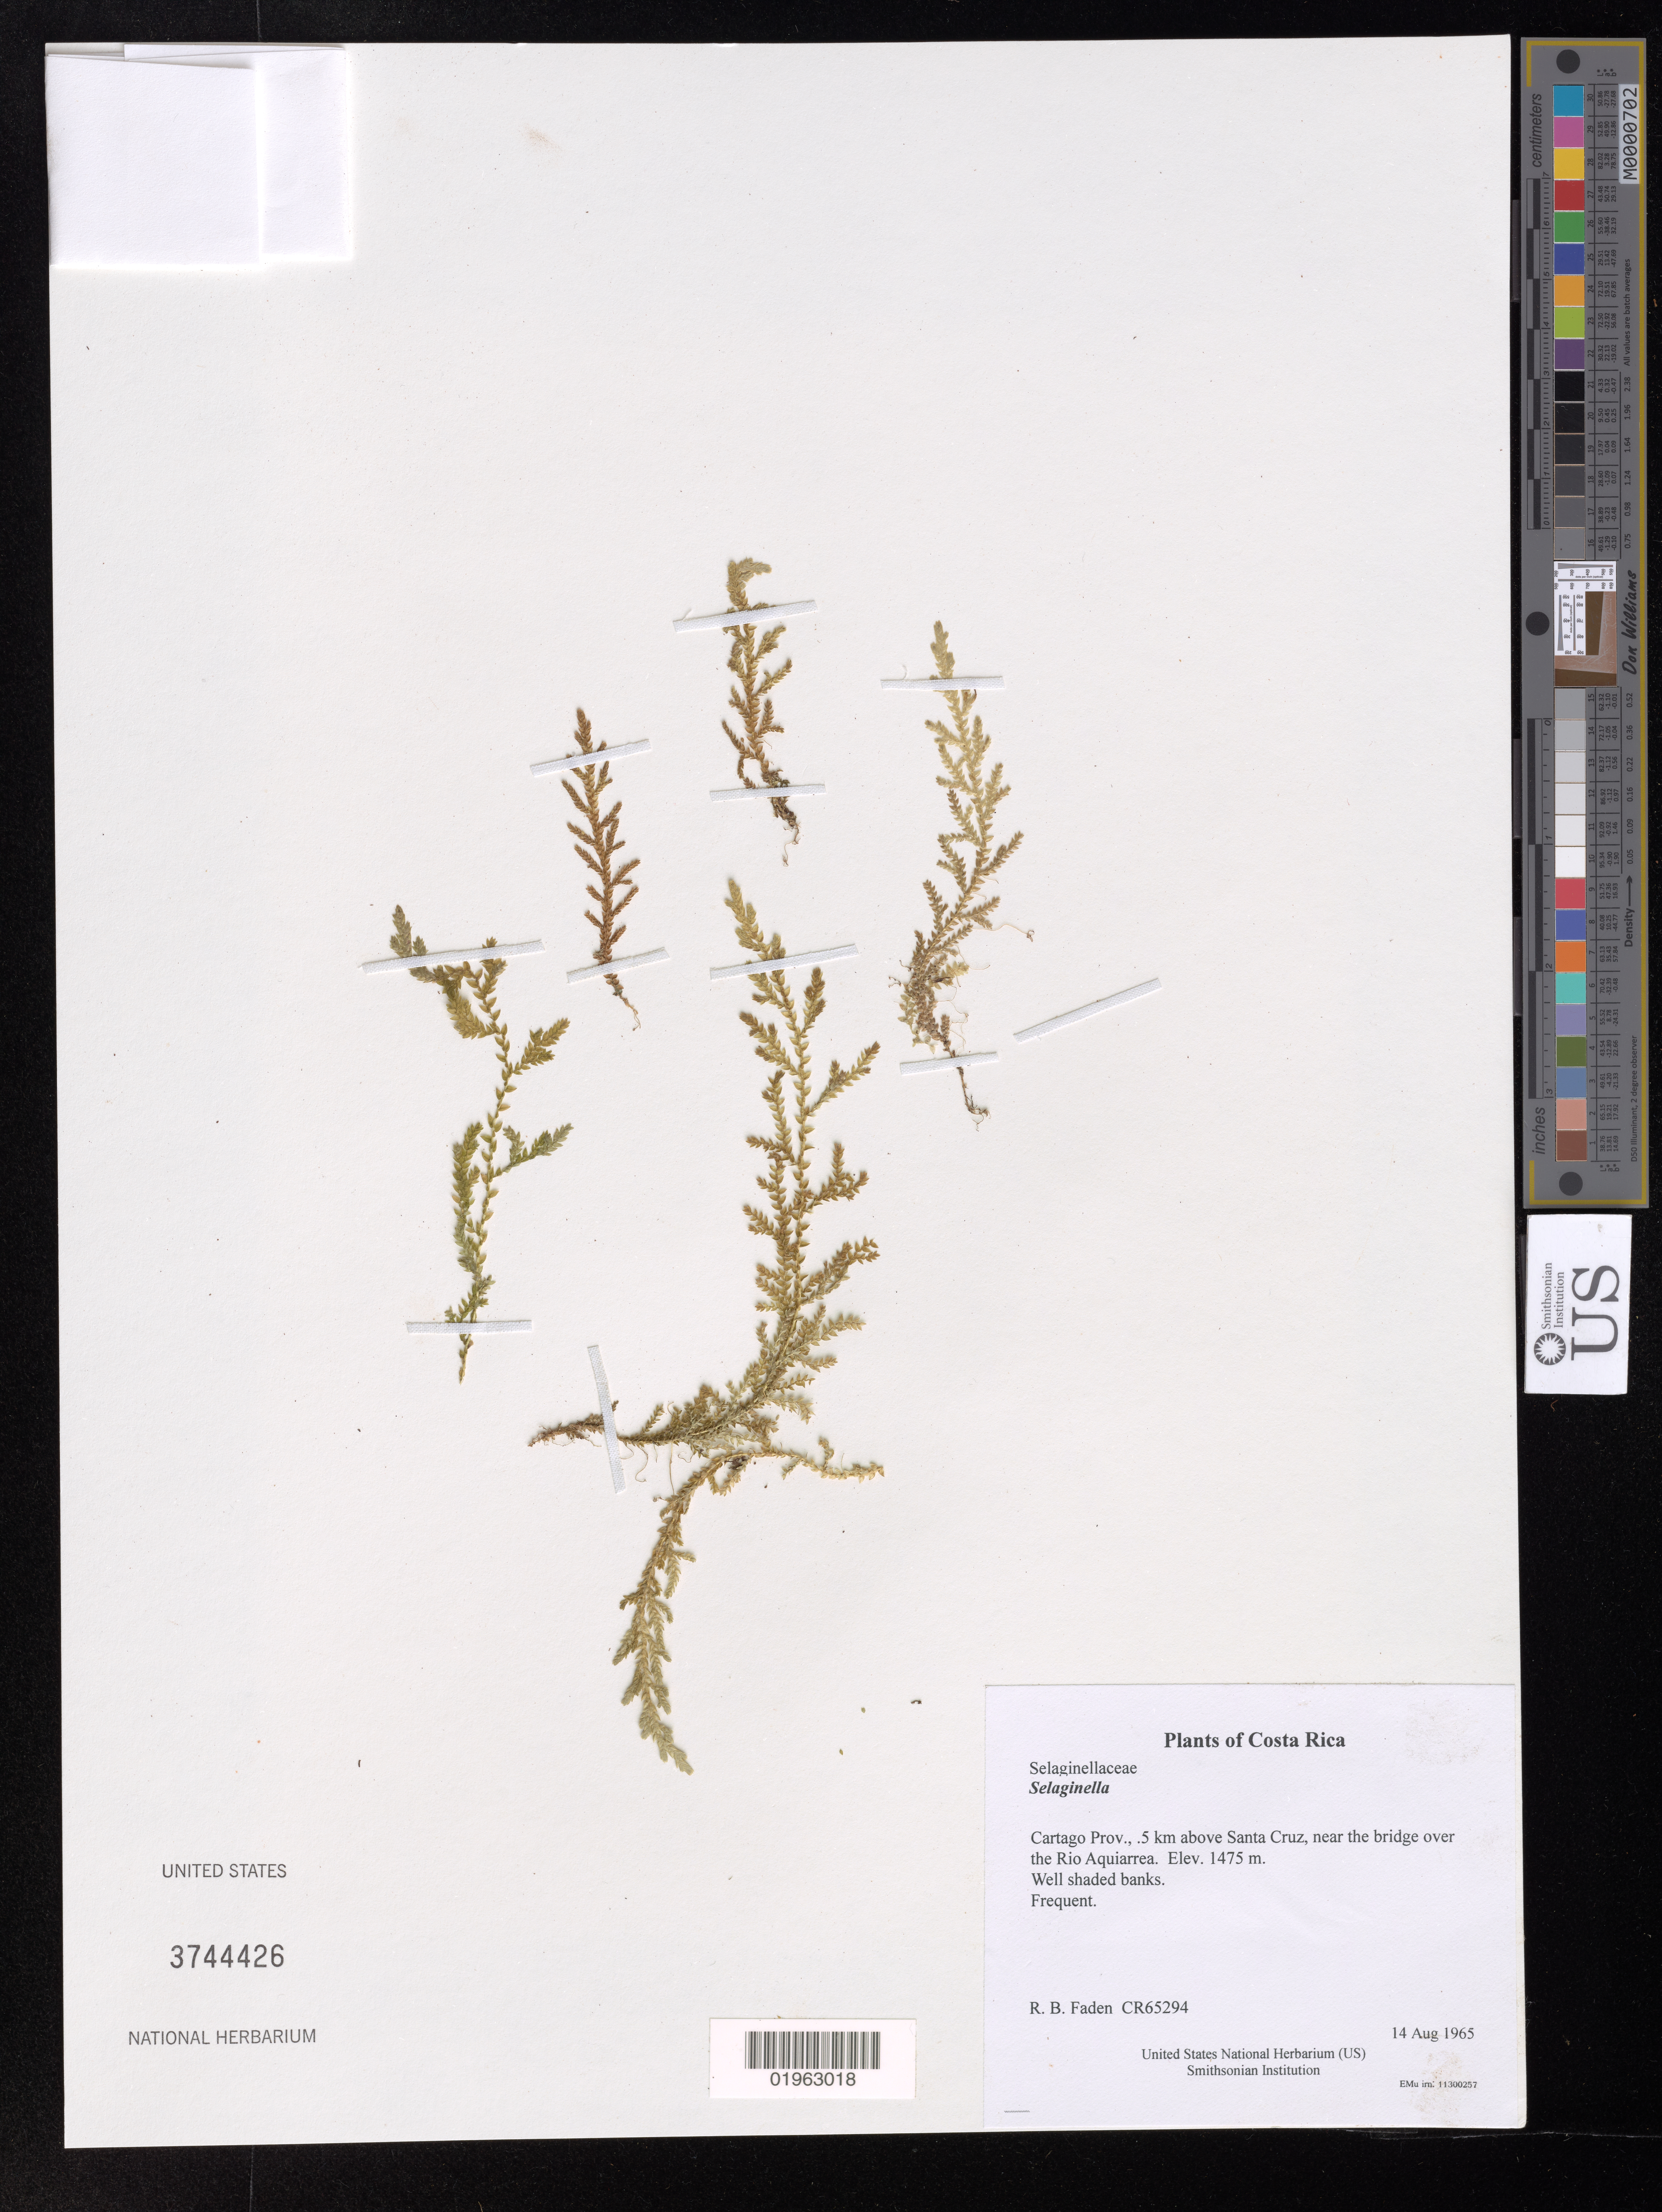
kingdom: Plantae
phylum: Tracheophyta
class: Lycopodiopsida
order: Selaginellales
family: Selaginellaceae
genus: Selaginella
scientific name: Selaginella sp.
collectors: R. B. Faden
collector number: CR65294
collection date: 1965-08-14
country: Costa Rica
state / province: Cartago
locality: .5 km above Santa Cruz, near the bridge over the Rio Aquiarrea.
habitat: Well shaded banks.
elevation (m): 1475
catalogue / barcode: US 3744426